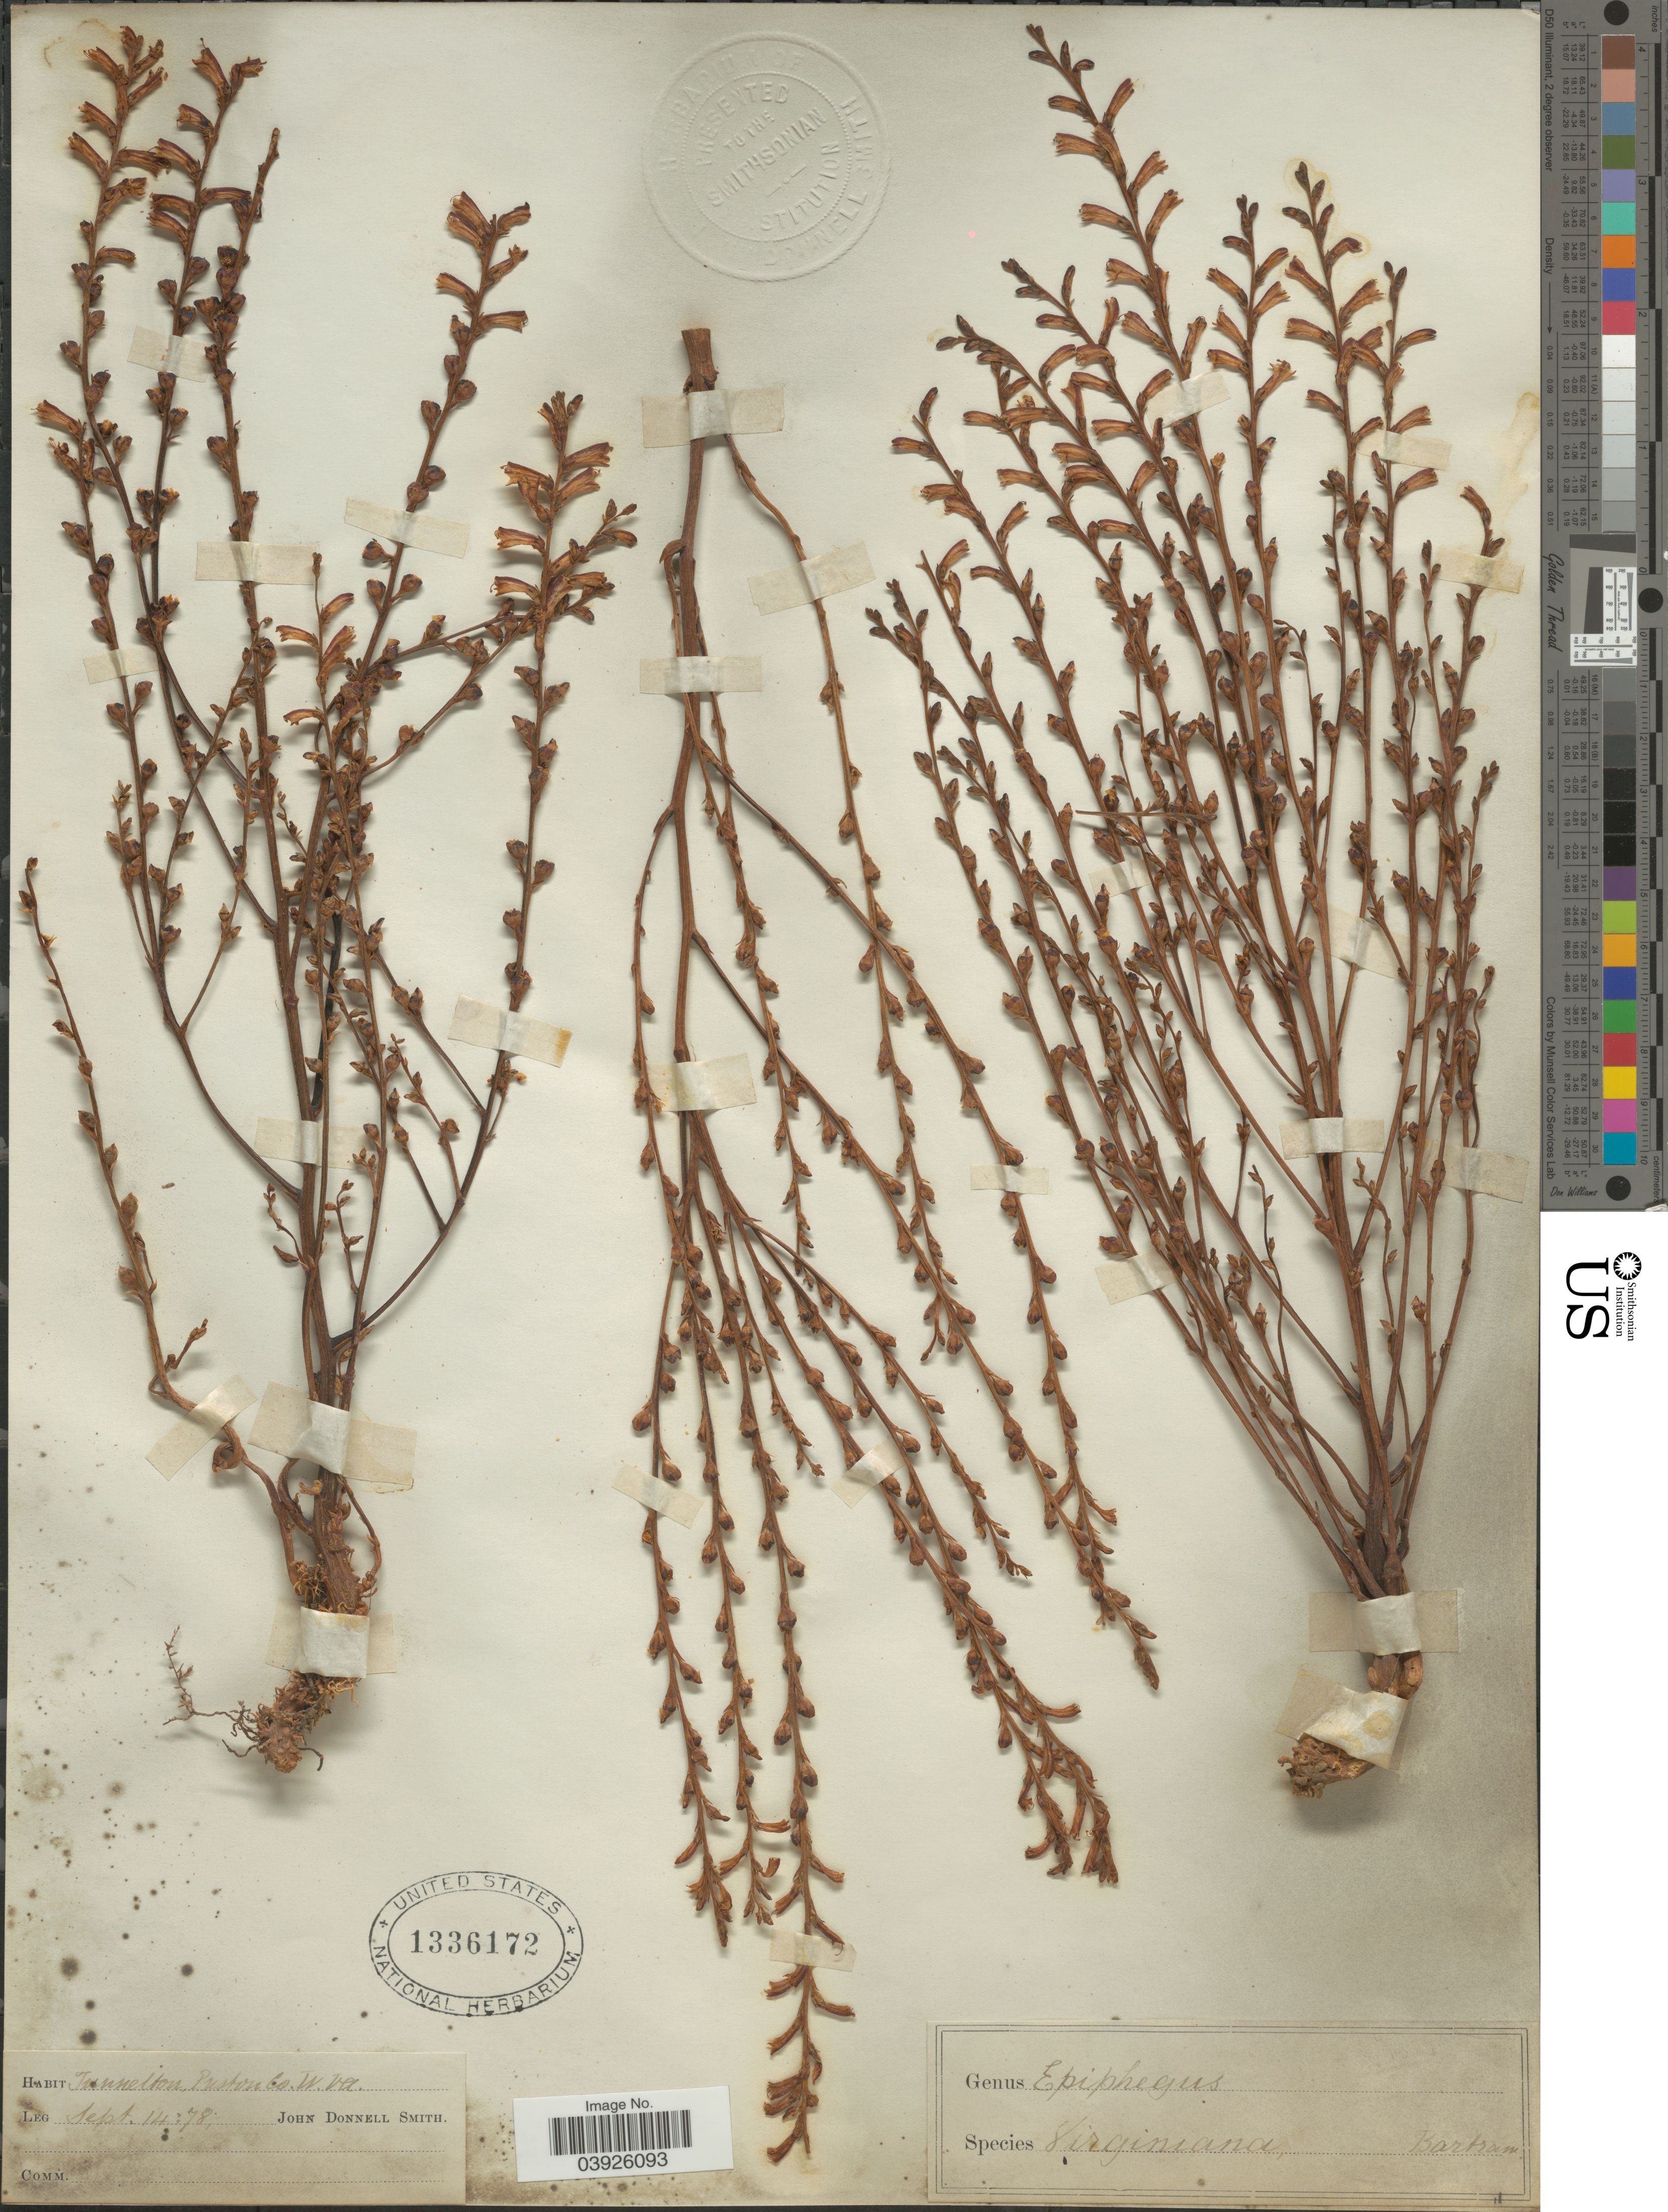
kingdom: Plantae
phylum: Tracheophyta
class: Magnoliopsida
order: Lamiales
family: Orobanchaceae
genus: Epifagus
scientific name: Epifagus virginiana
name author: (L.) W.P.C. Barton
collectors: J. Donnell Smith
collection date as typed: Transcribed d/m/y: 14/9/78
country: United States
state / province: West Virginia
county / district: Preston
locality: Tunnelton, Preston Co.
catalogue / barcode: US 1336172